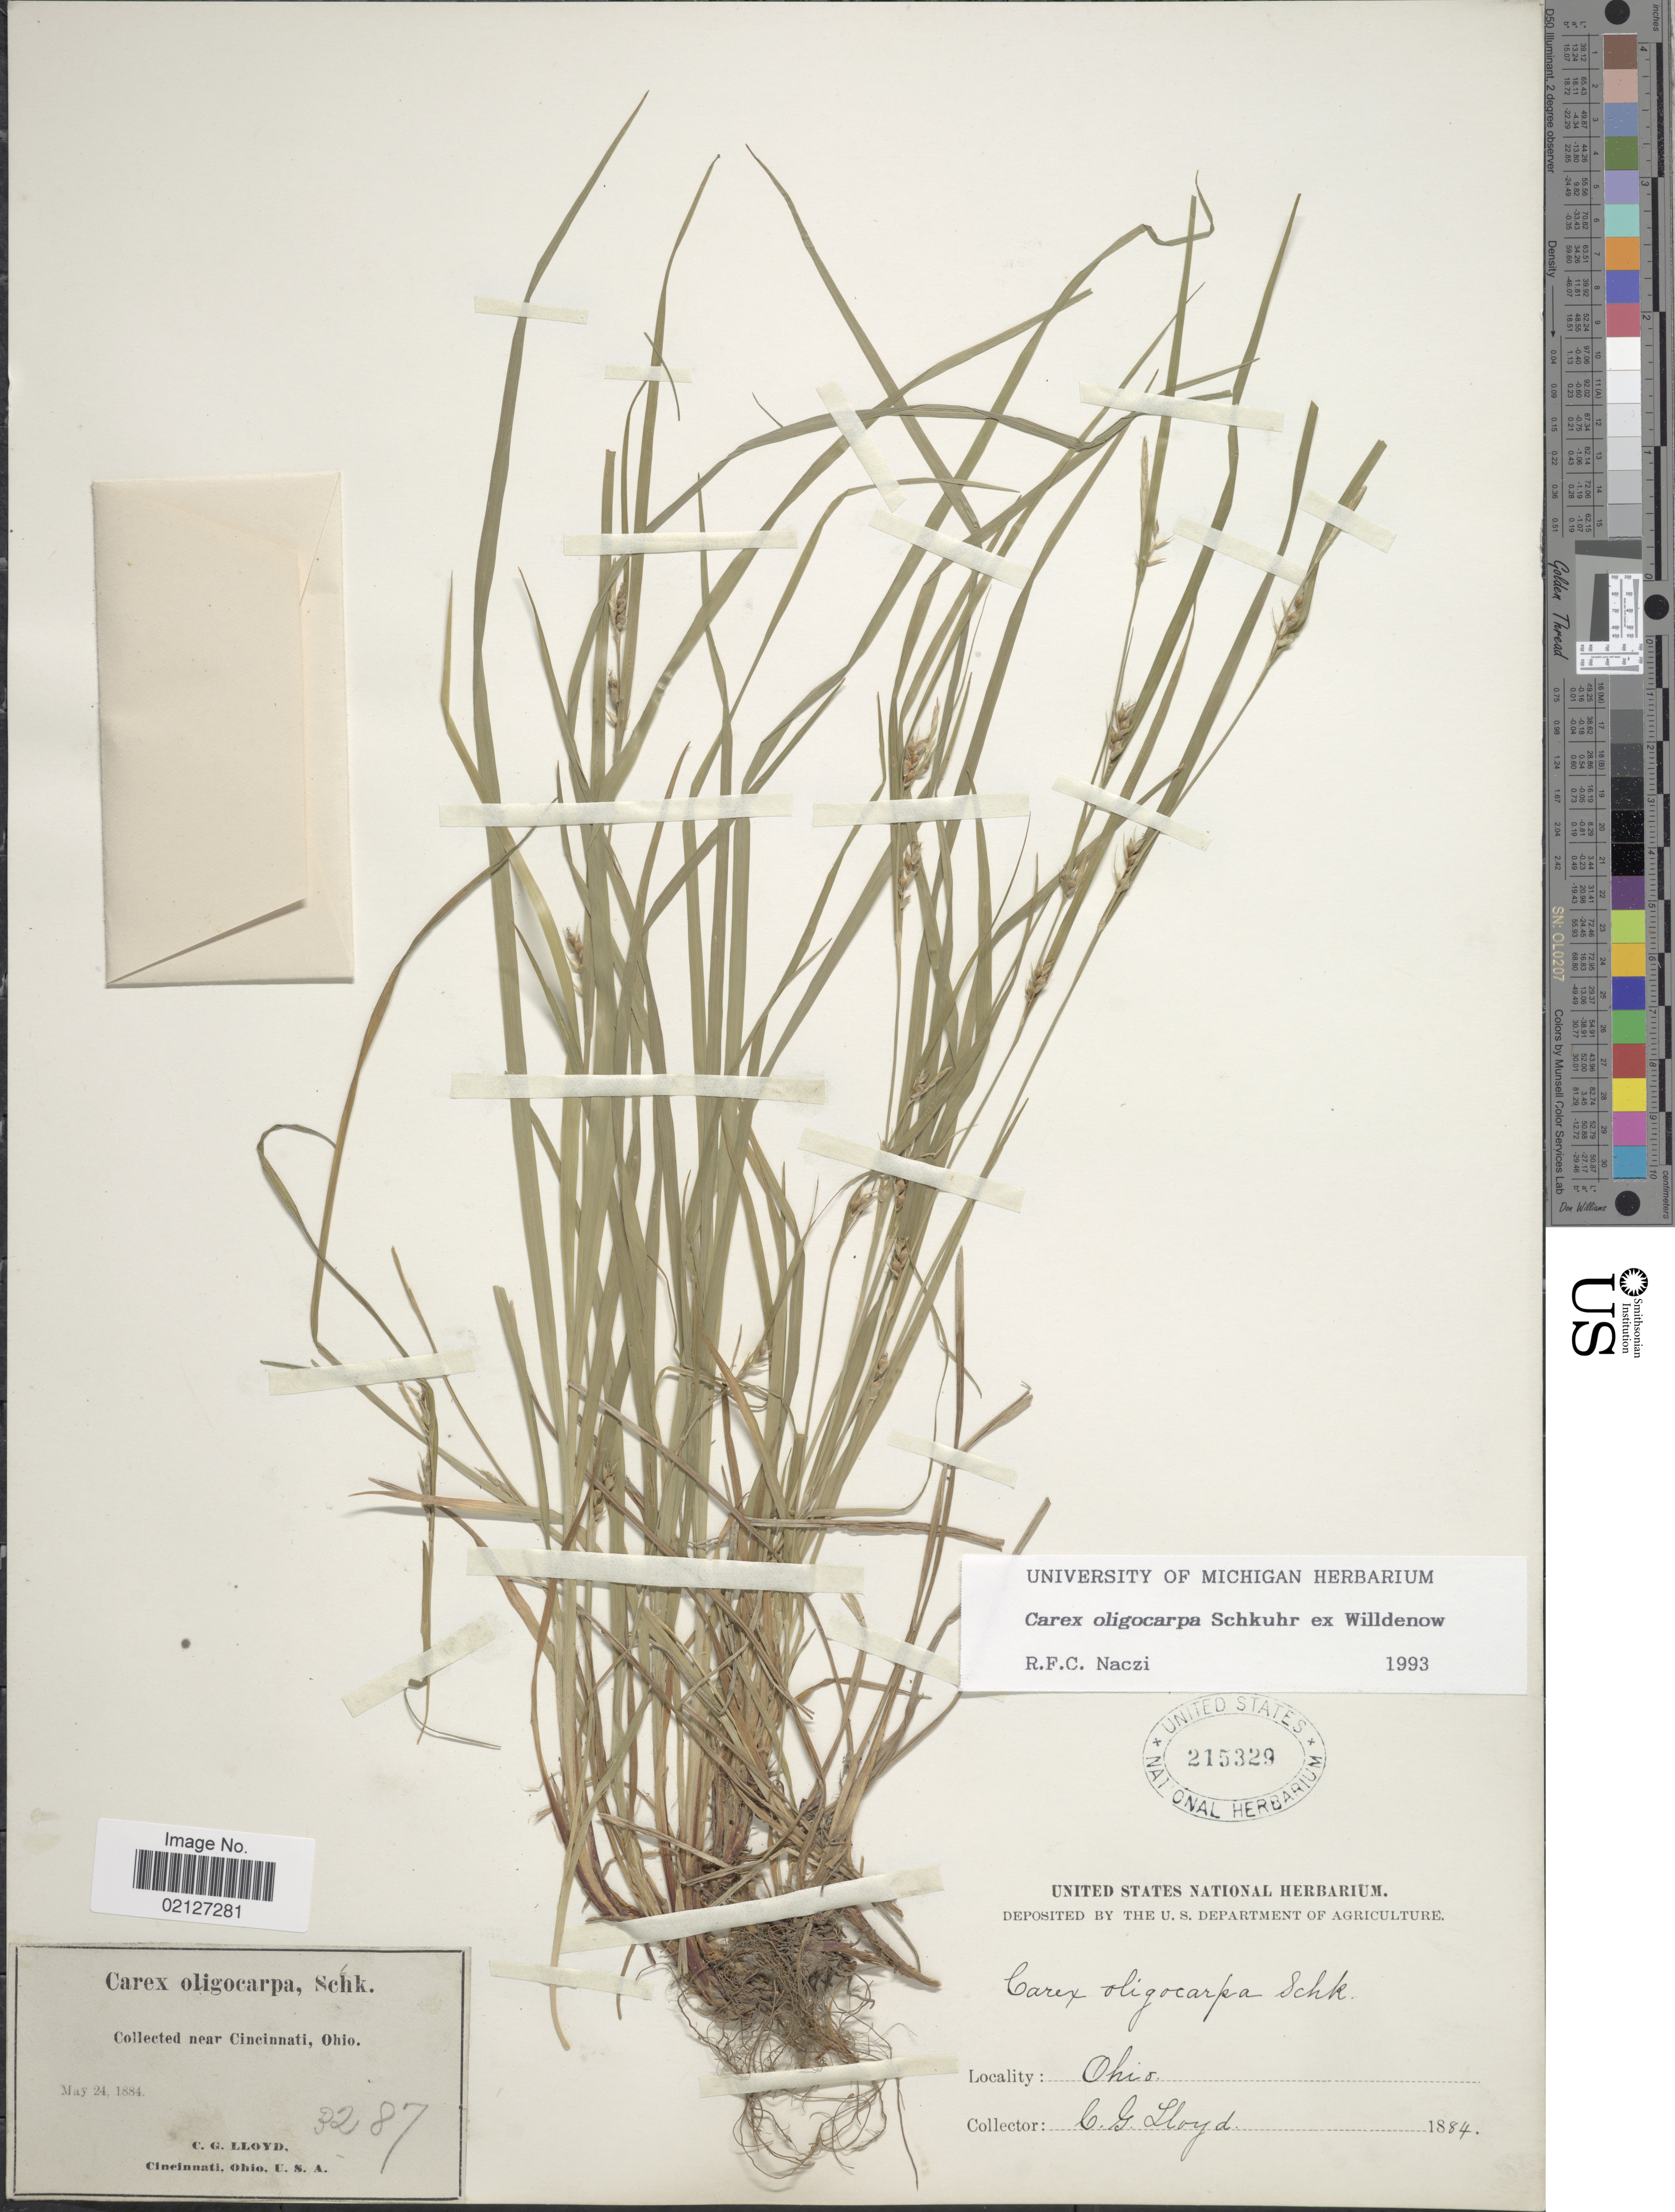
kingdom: Plantae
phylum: Tracheophyta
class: Liliopsida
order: Poales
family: Cyperaceae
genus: Carex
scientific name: Carex oligocarpa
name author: Willd.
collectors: C. G. Lloyd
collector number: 3287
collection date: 1884-05-24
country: United States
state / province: Ohio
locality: Near Cincinnati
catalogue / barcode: US 215329